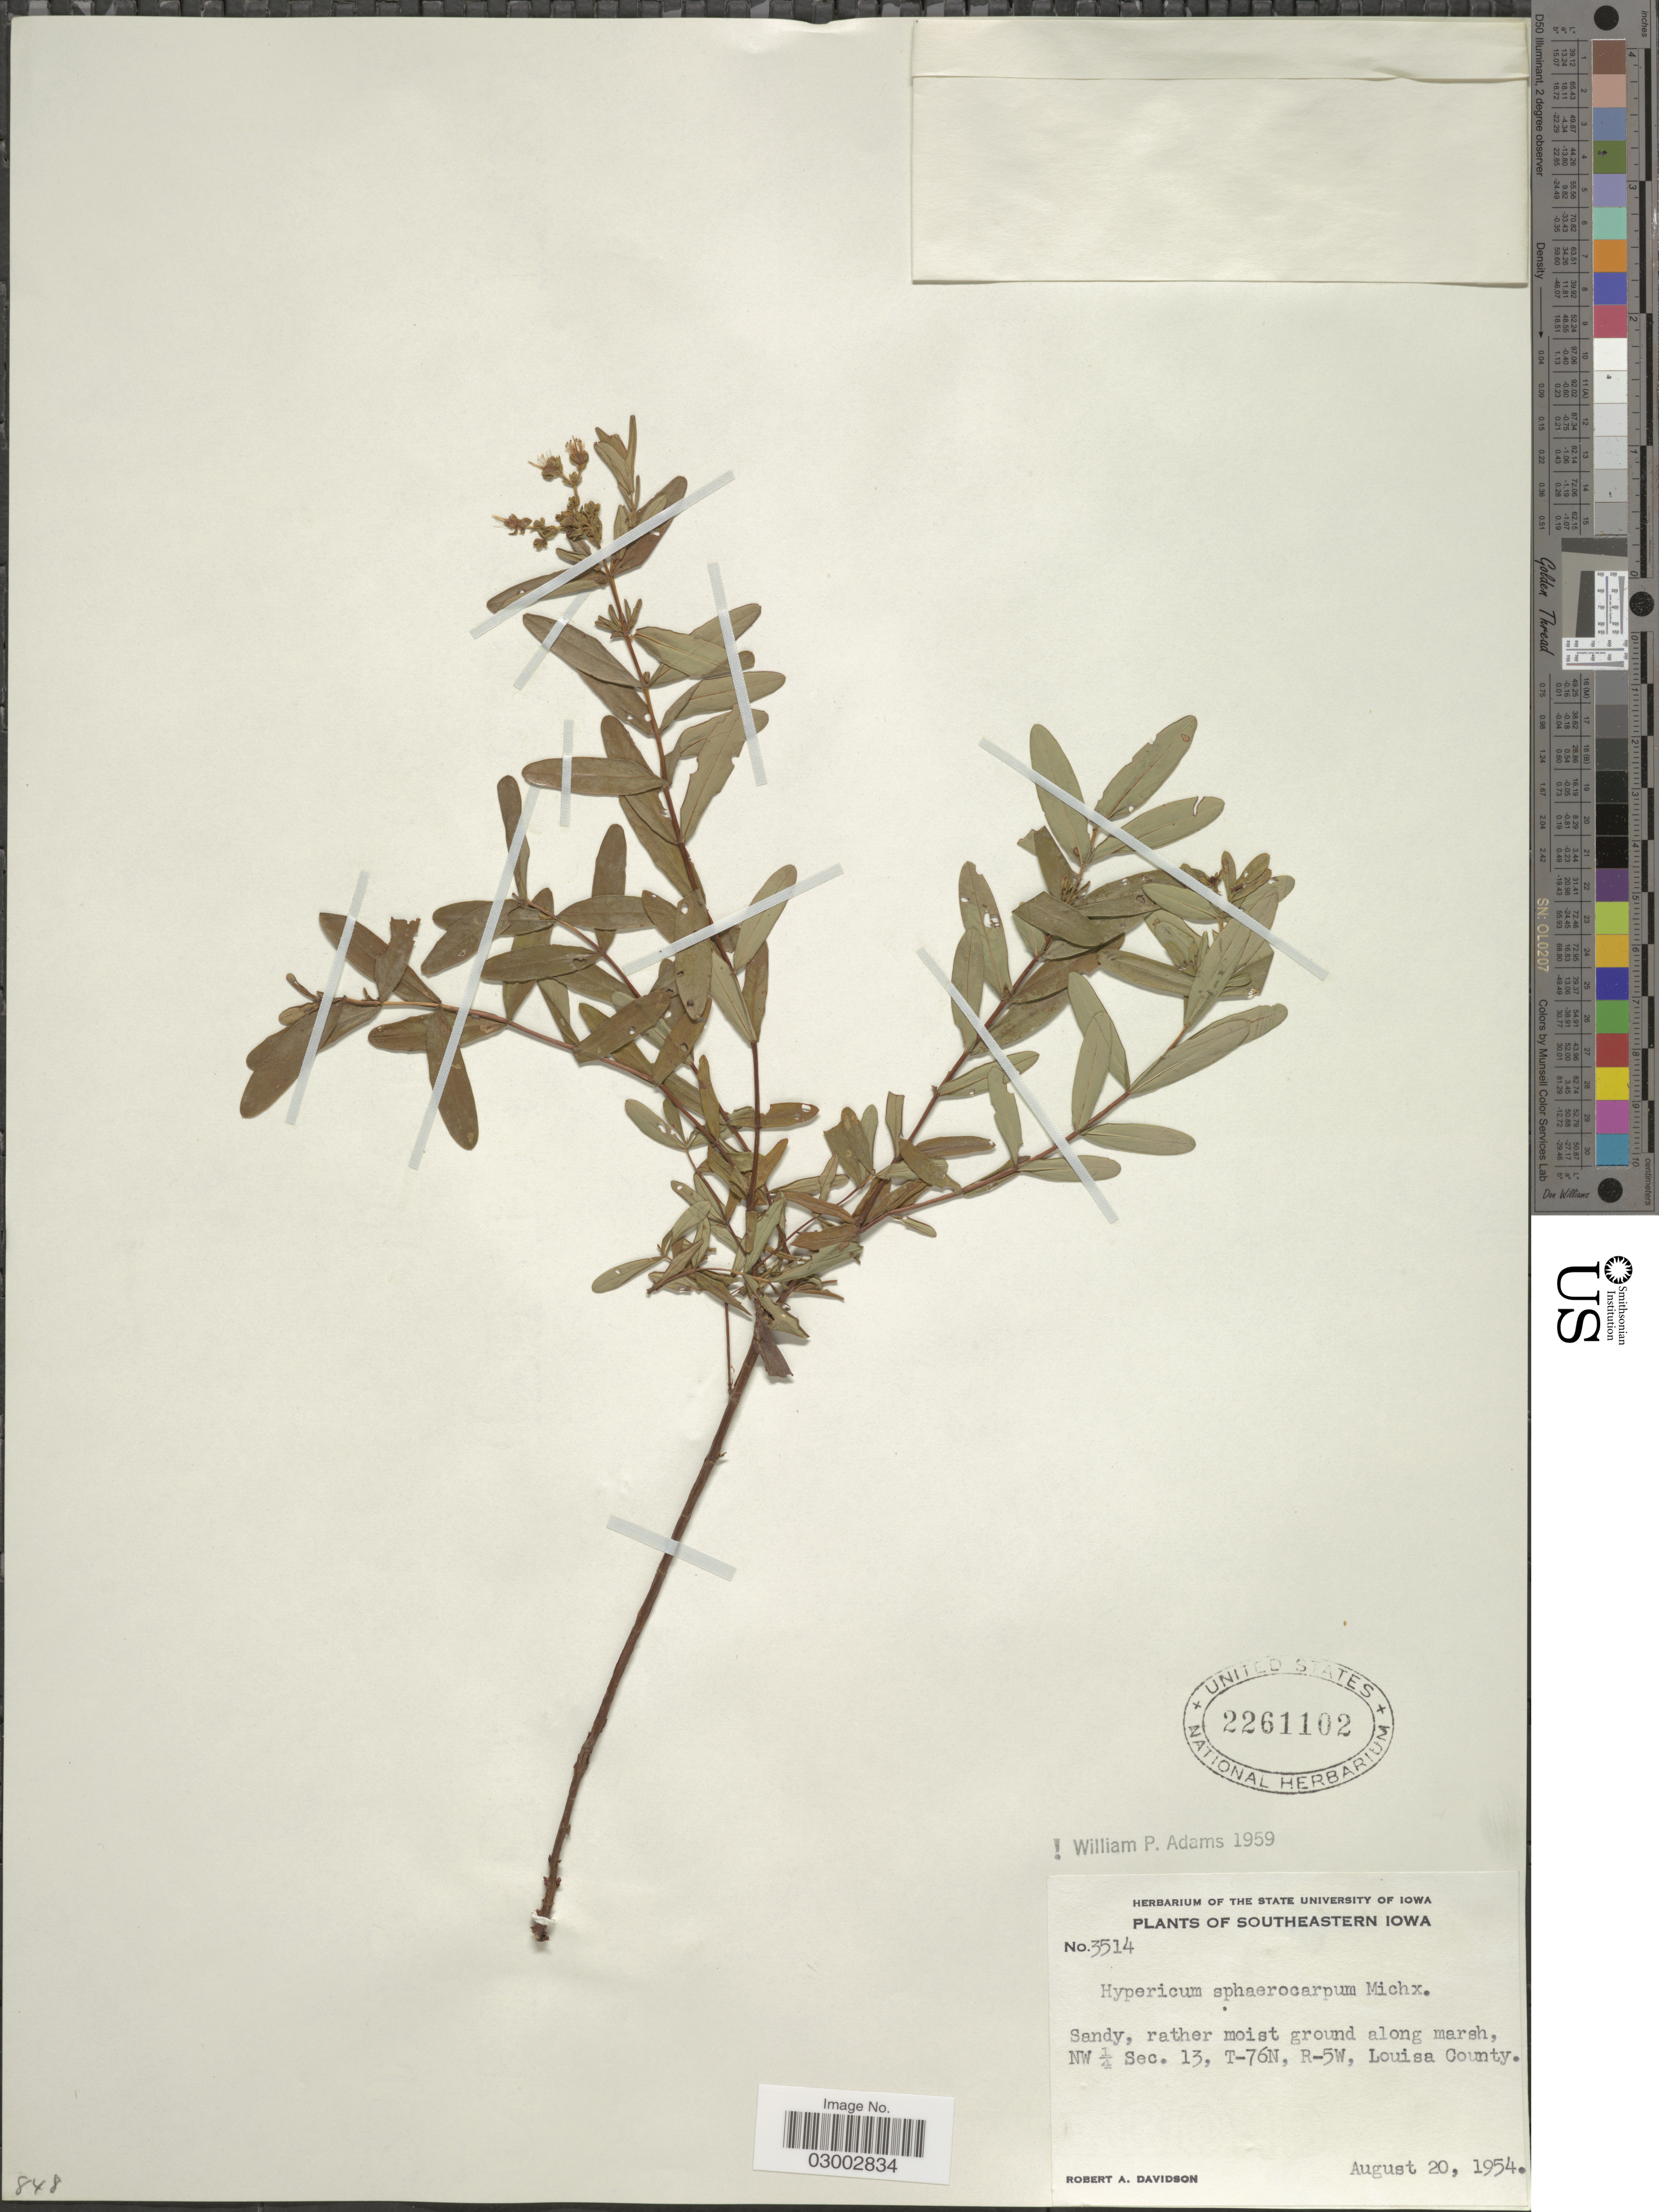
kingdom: Plantae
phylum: Tracheophyta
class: Magnoliopsida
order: Malpighiales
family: Hypericaceae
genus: Hypericum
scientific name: Hypericum sphaerocarpum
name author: Michx.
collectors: R. A. Davidson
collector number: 3514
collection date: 1954-08-20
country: United States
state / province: Iowa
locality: Southeastern Iowa. Sandy, rather moist ground along marsh, NW ¼ Sec. 13, T-76N, R-5W, Louisa County.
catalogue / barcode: US 2261102